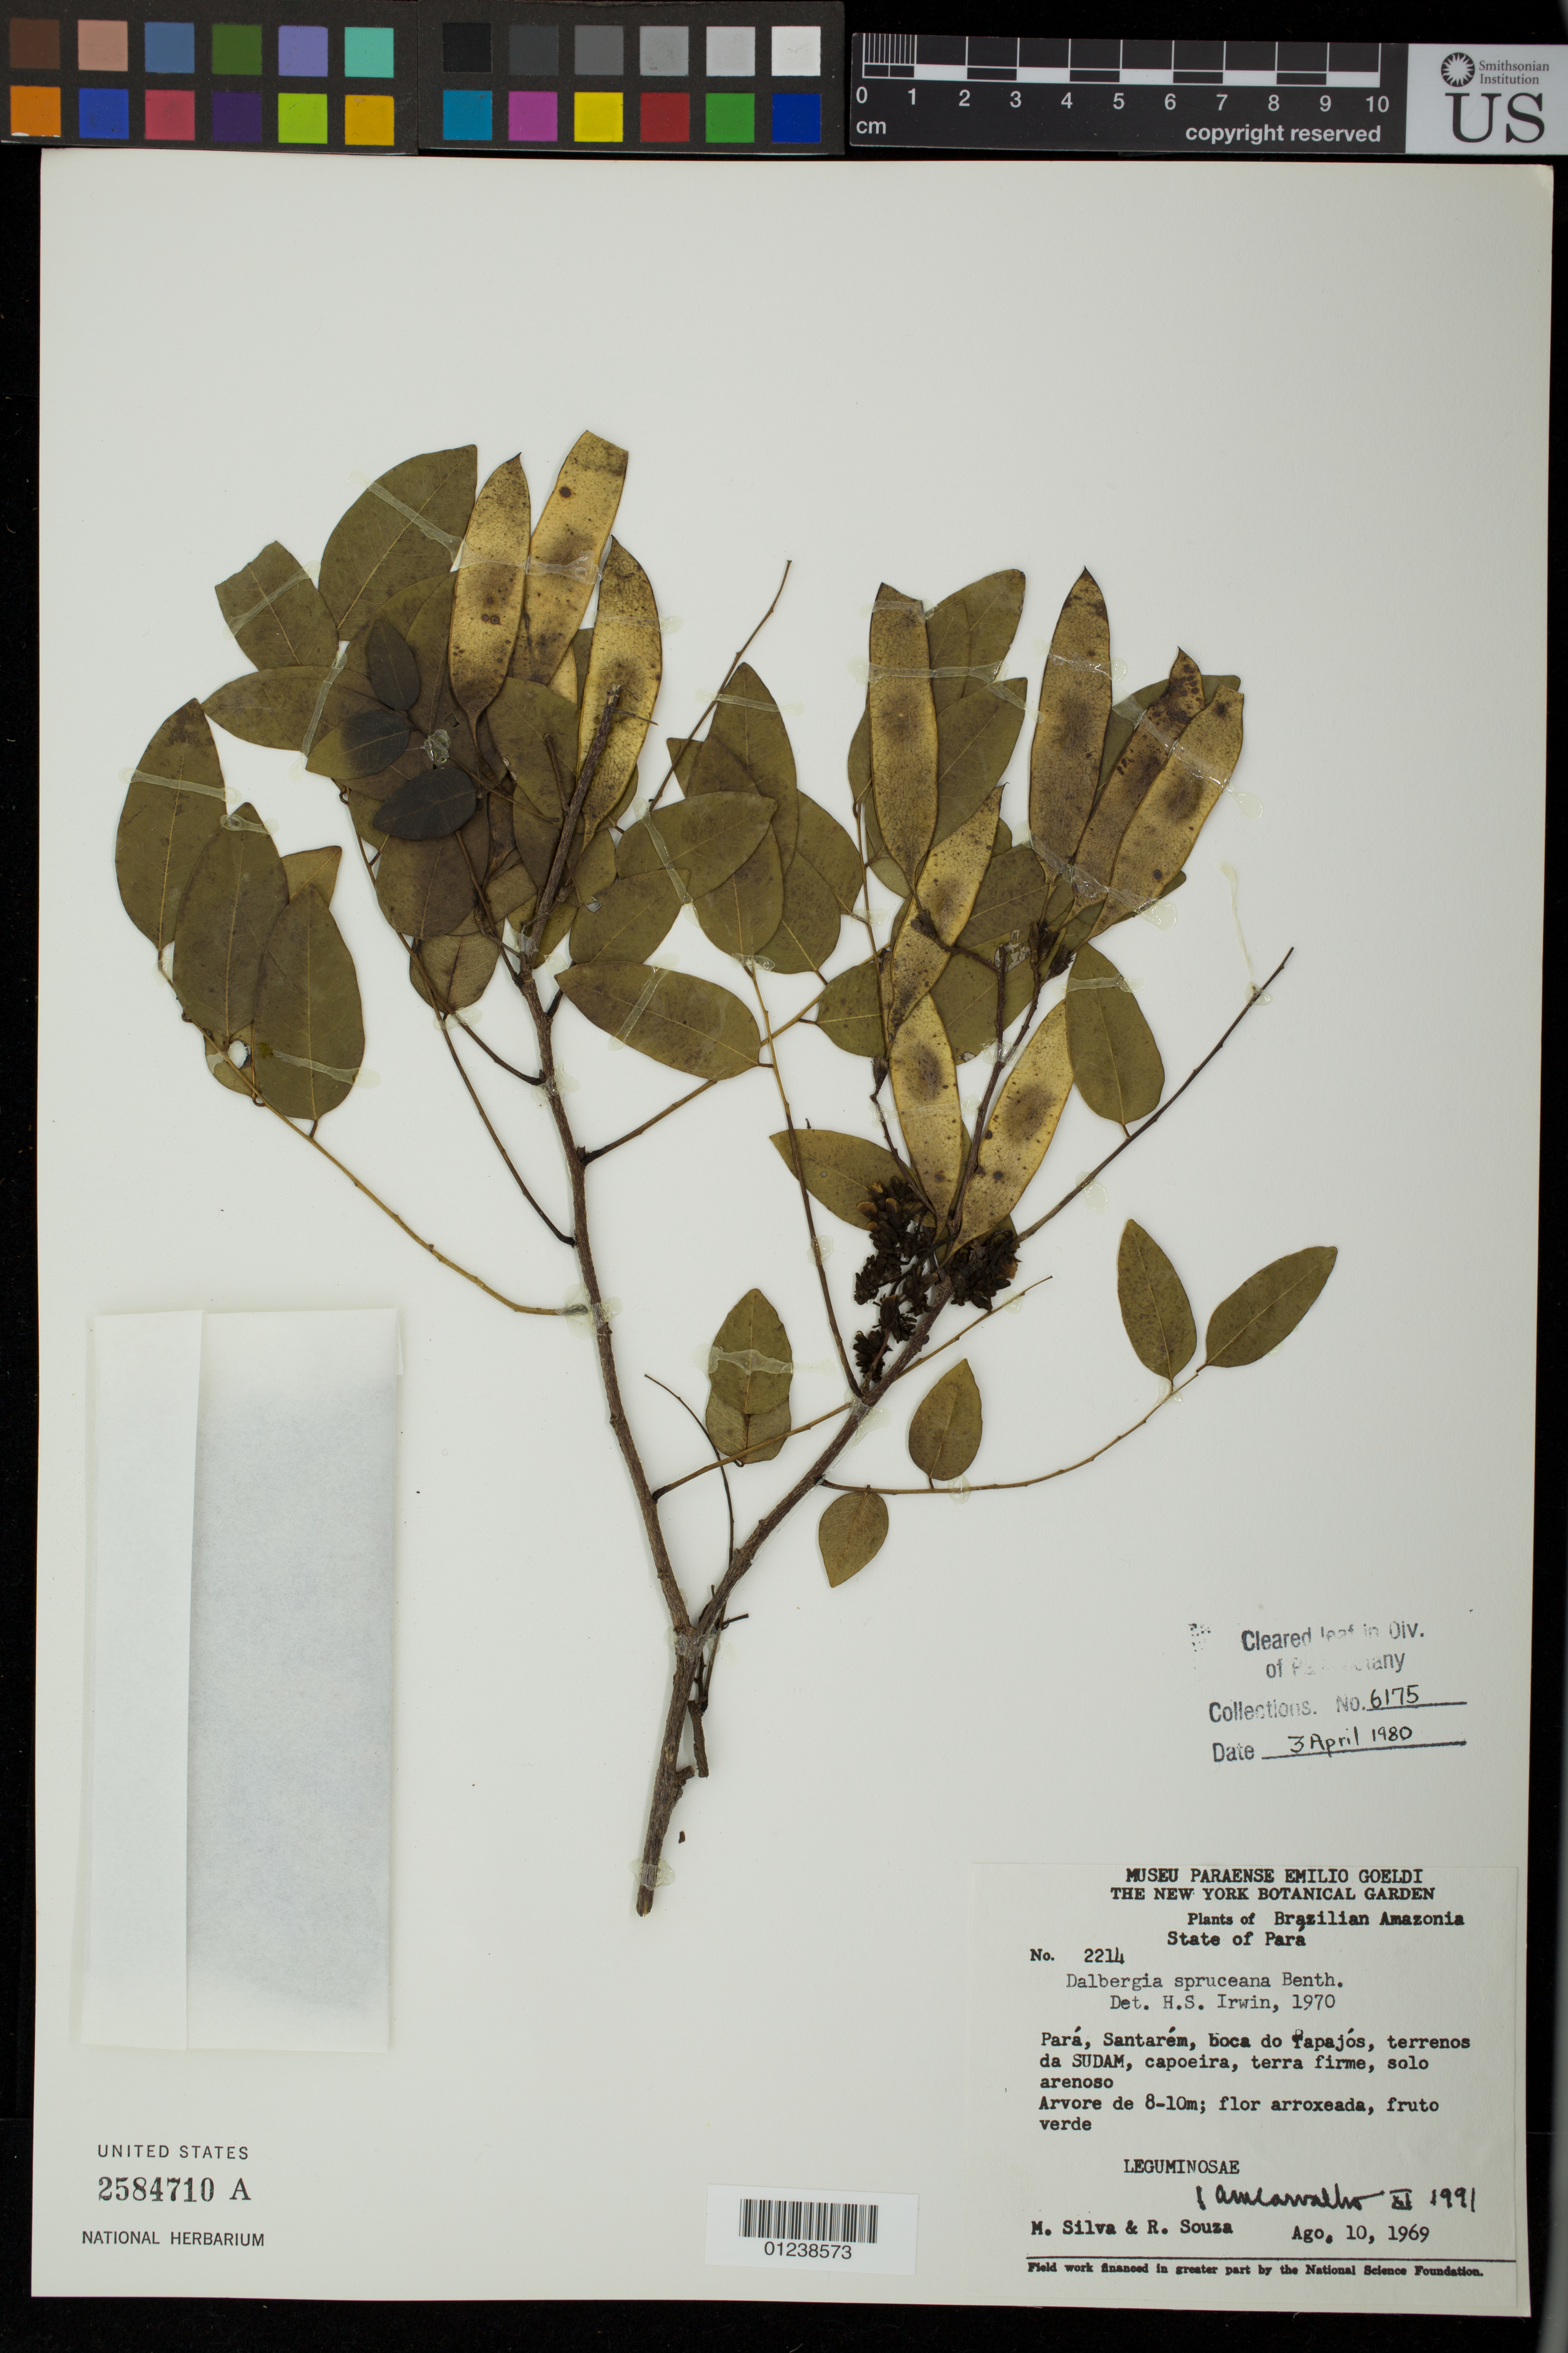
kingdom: Plantae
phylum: Tracheophyta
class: Magnoliopsida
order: Fabales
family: Fabaceae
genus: Dalbergia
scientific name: Dalbergia spruceana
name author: Benth.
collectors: Silva, M. & R. Sousa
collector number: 2214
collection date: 1969-08-10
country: Brazil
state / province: Para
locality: Santarem, boca do Tapajos, terrenos da SUDA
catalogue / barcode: US 2584710A